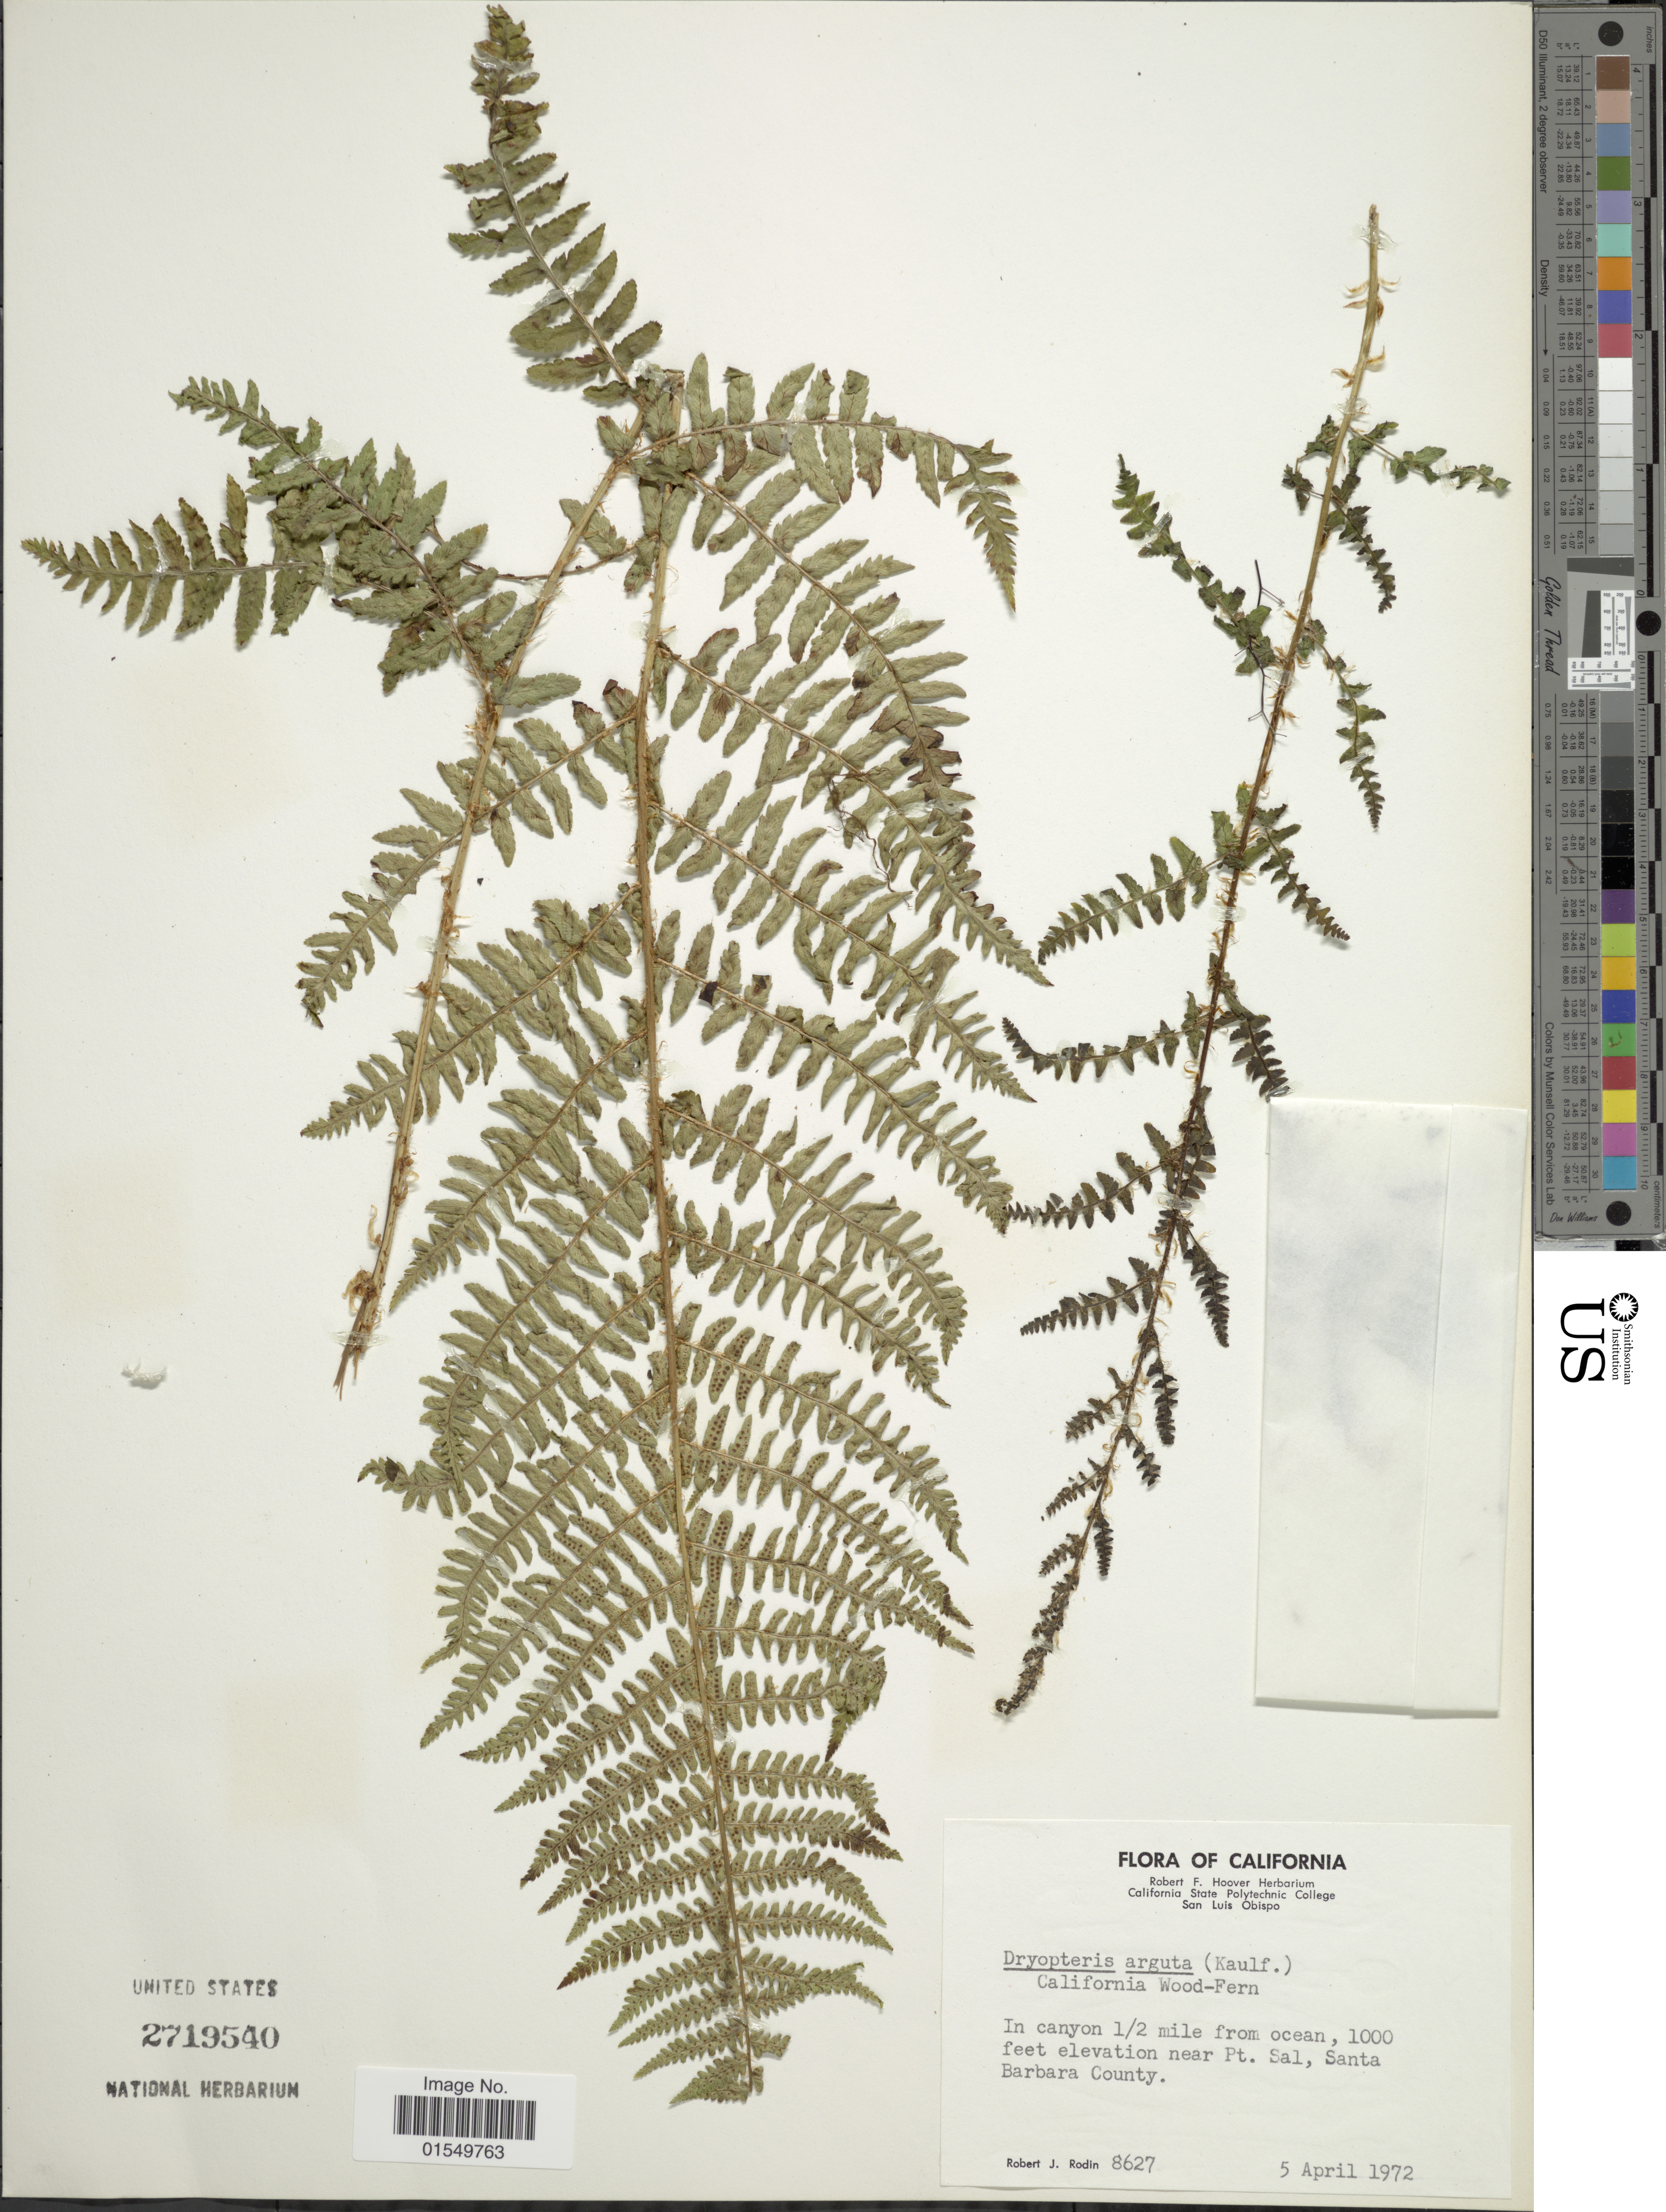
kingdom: Plantae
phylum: Tracheophyta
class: Polypodiopsida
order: Polypodiales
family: Dryopteridaceae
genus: Dryopteris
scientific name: Dryopteris arguta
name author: (Kaulf.) Maxon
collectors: R. J. Rodin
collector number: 8627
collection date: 1972-04-05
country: United States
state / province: California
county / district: Santa Barbara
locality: In canyon 1/2 mile from ocean, near Pt. Sal, Santa Barbara County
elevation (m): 305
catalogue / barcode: US 2719540